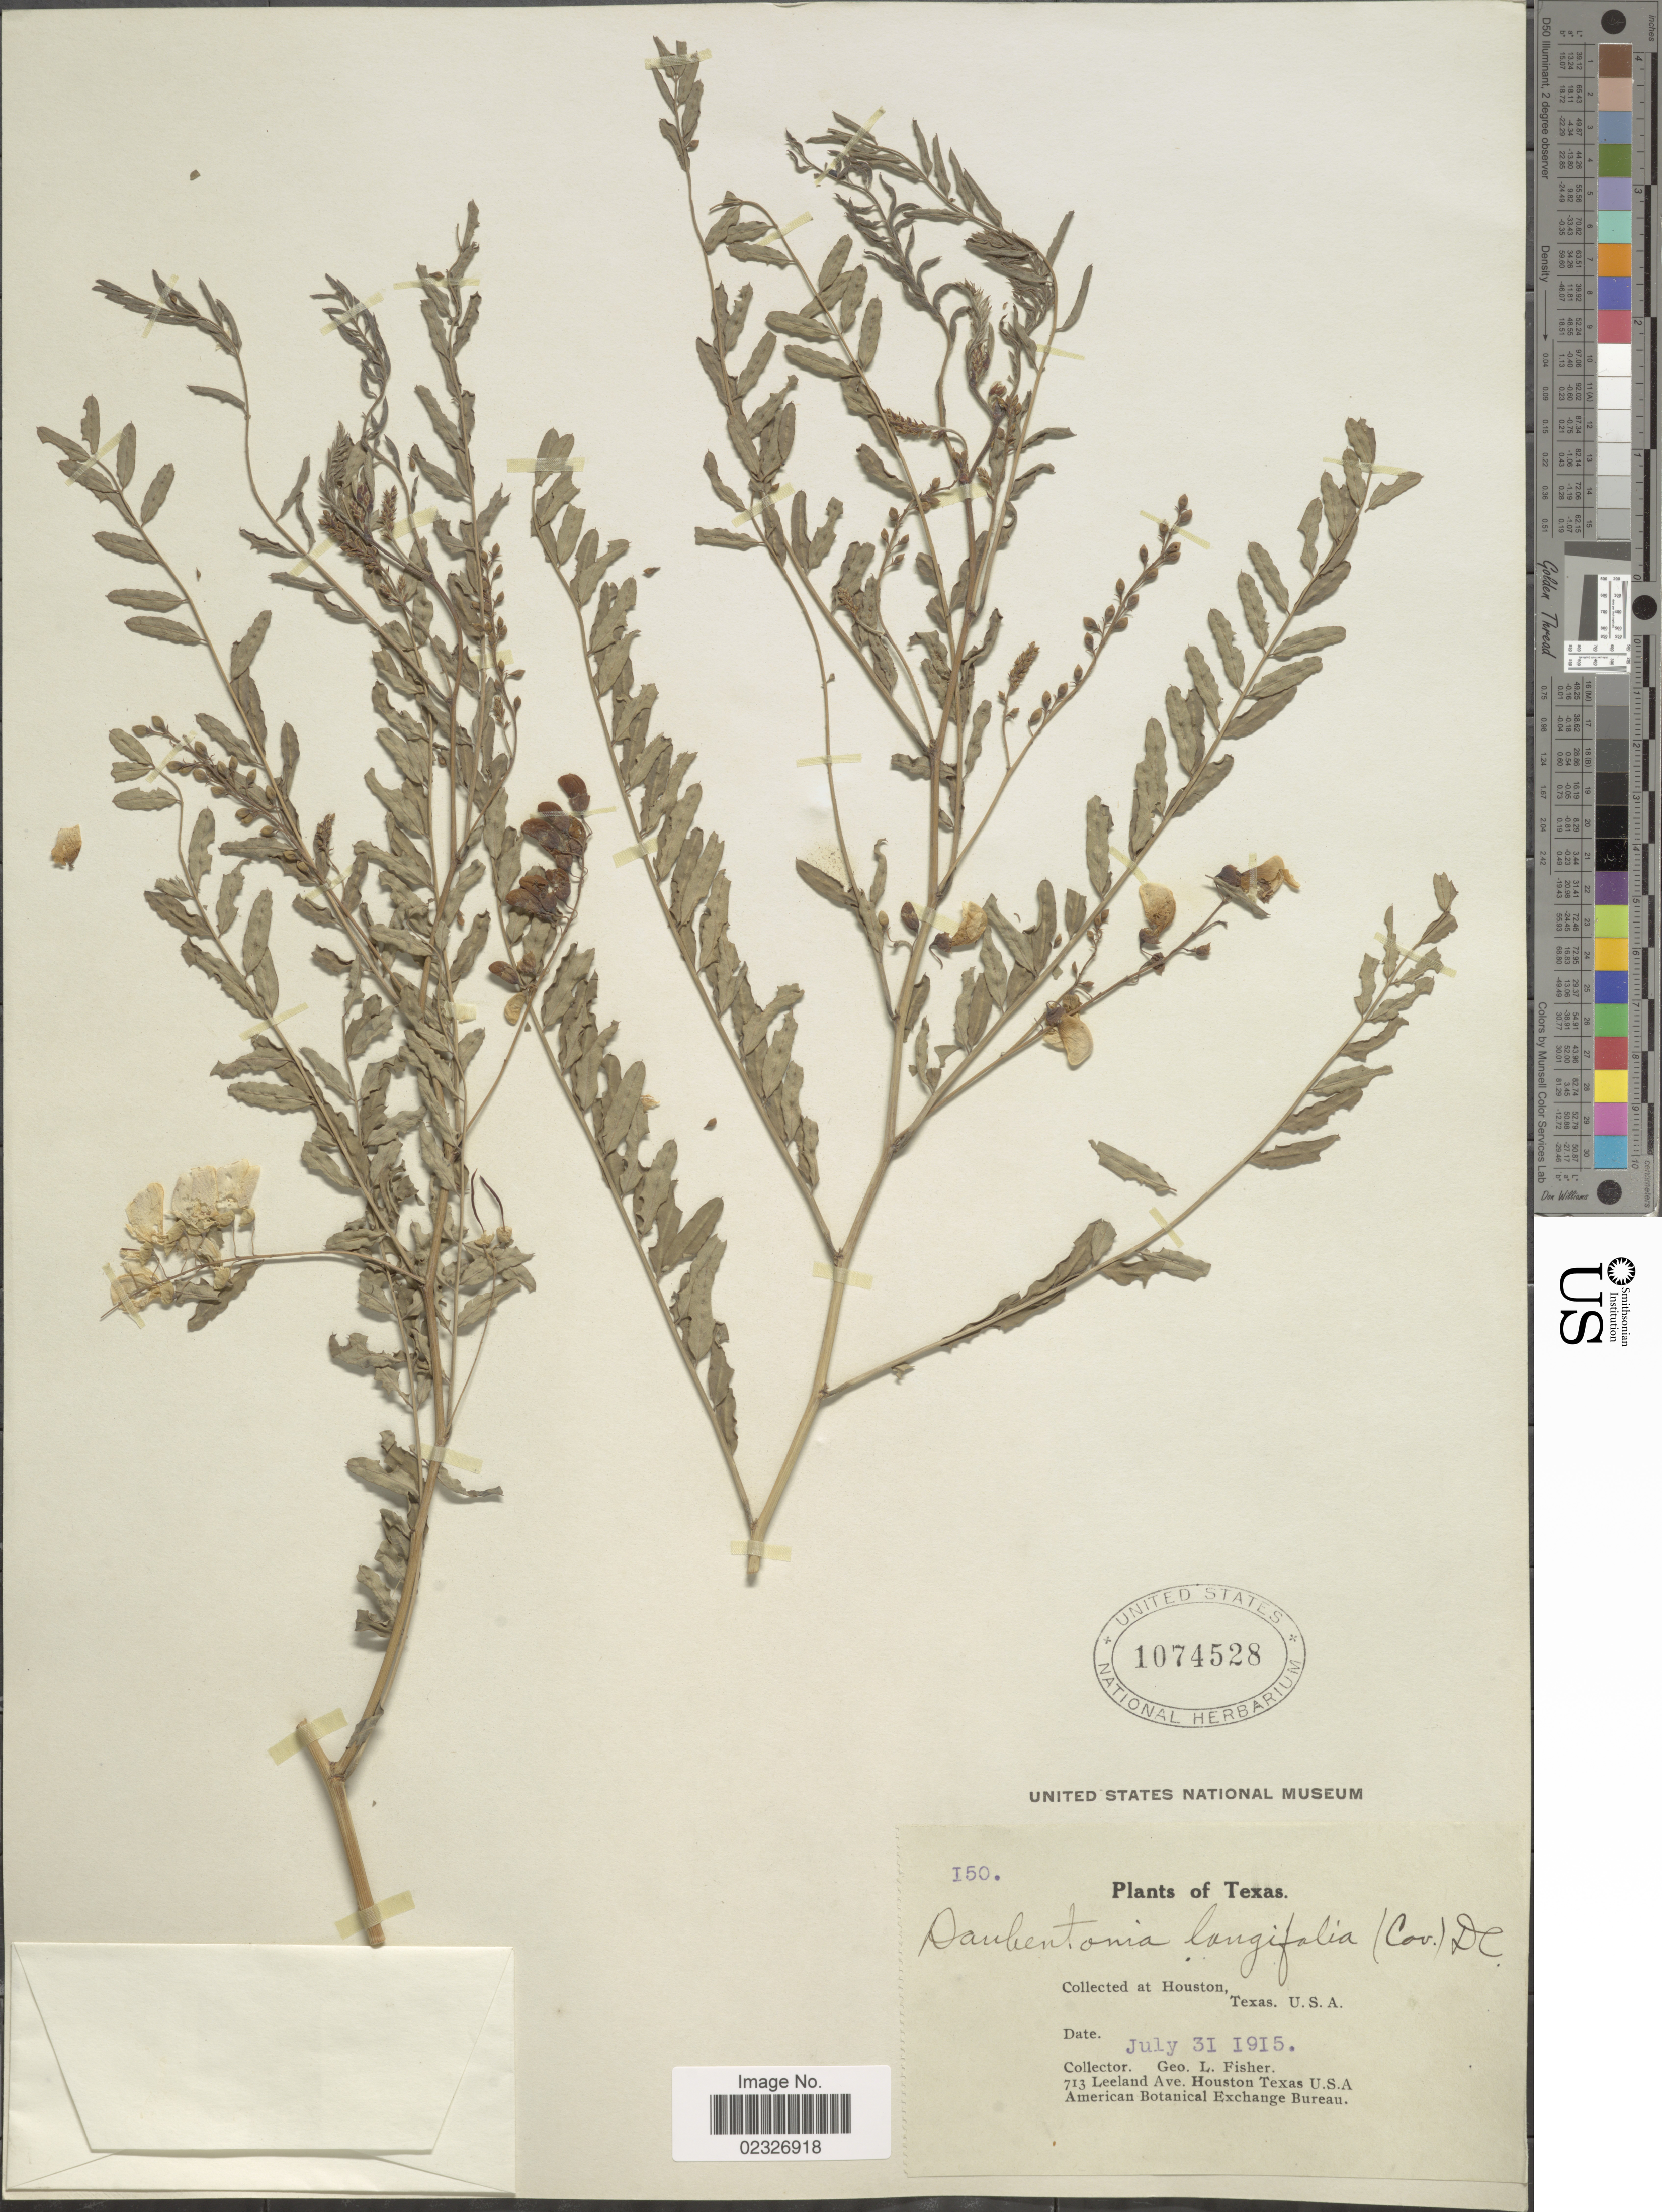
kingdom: Plantae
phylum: Tracheophyta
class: Magnoliopsida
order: Fabales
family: Fabaceae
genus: Sesbania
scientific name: Sesbania drummondii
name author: (Rydb.) Cory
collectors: G. L. Fisher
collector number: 150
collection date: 1915-07-31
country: United States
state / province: Texas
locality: Houston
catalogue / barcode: US 1074528